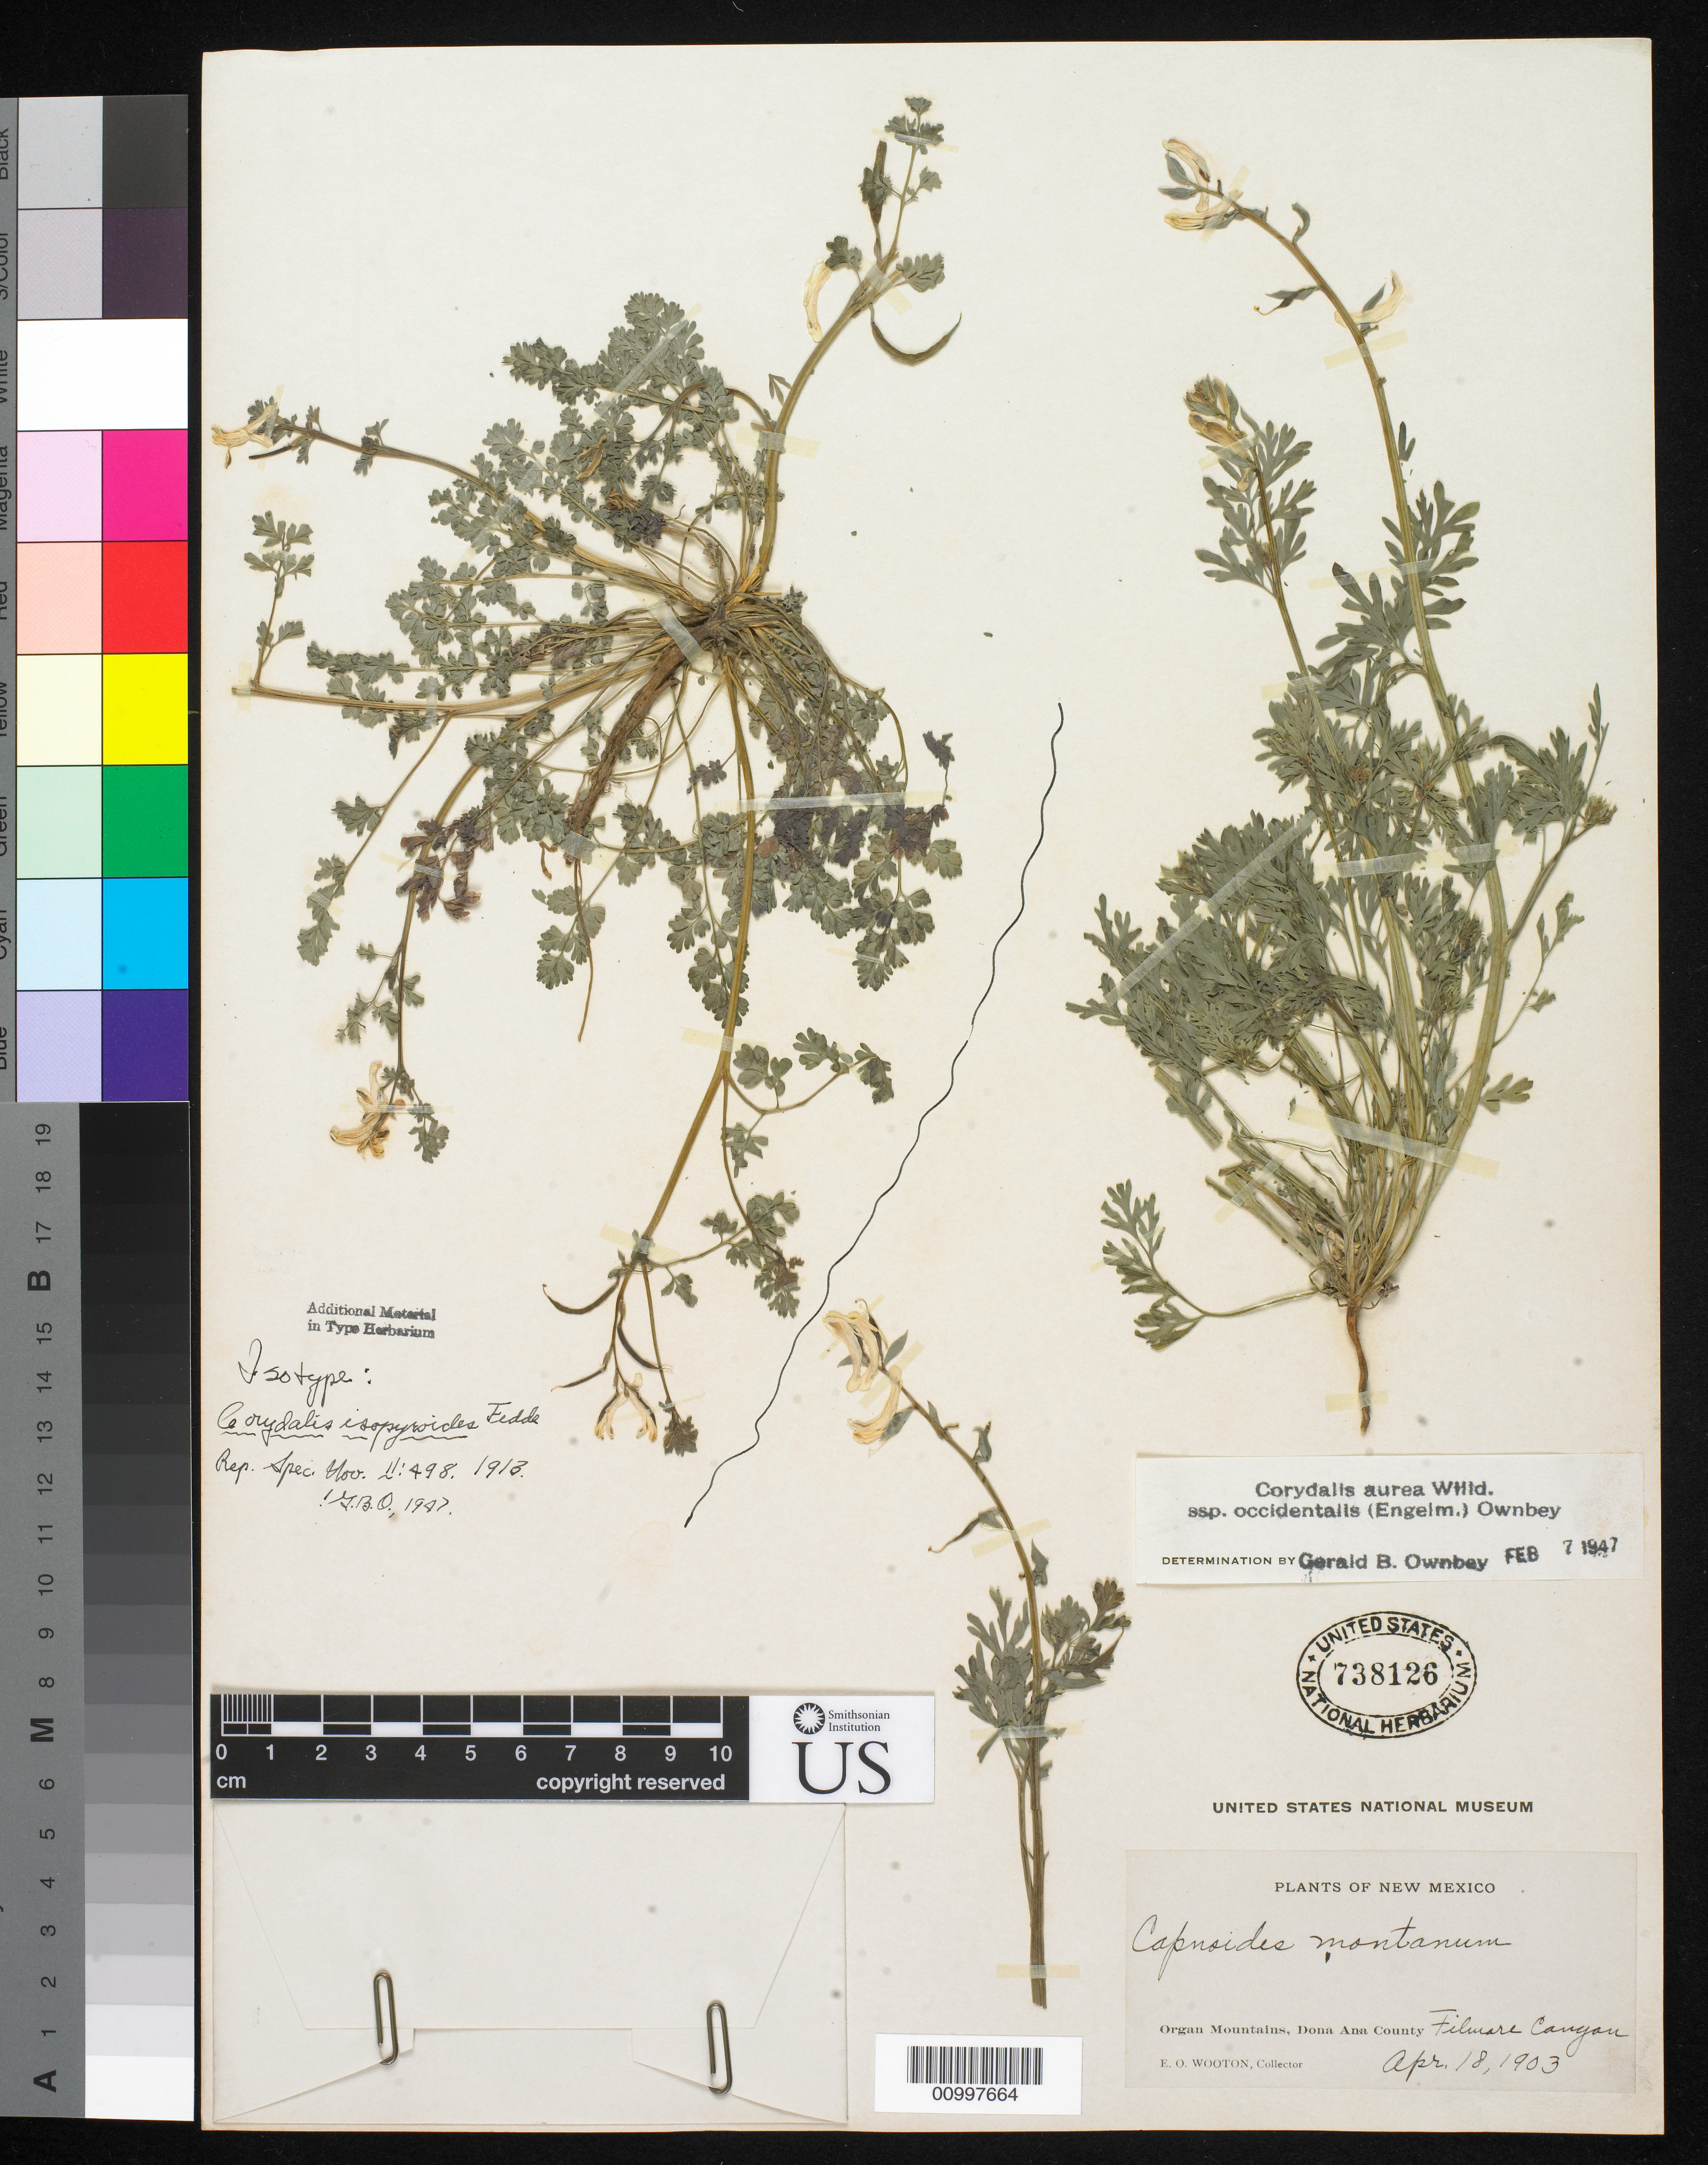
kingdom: Plantae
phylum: Tracheophyta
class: Magnoliopsida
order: Ranunculales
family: Papaveraceae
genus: Corydalis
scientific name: Corydalis isopyroides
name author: Fedde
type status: Isotype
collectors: E. O. Wooton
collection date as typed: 18 Apr 1903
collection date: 1903-04-18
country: United States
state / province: New Mexico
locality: Organ Mountains, Dona Ana County, Filmore Canyon.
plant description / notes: Sheet apparently mounted with mixed collection; left-hand specimen annotated by G.B. Ownbey (1947) as isotype of C. isopyroides Fedde; right-hand specimen annotated by Ownbey (1947) as Corydalis aurea subsp. occidentalis (Engelm.) Owneby.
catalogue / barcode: US 738126